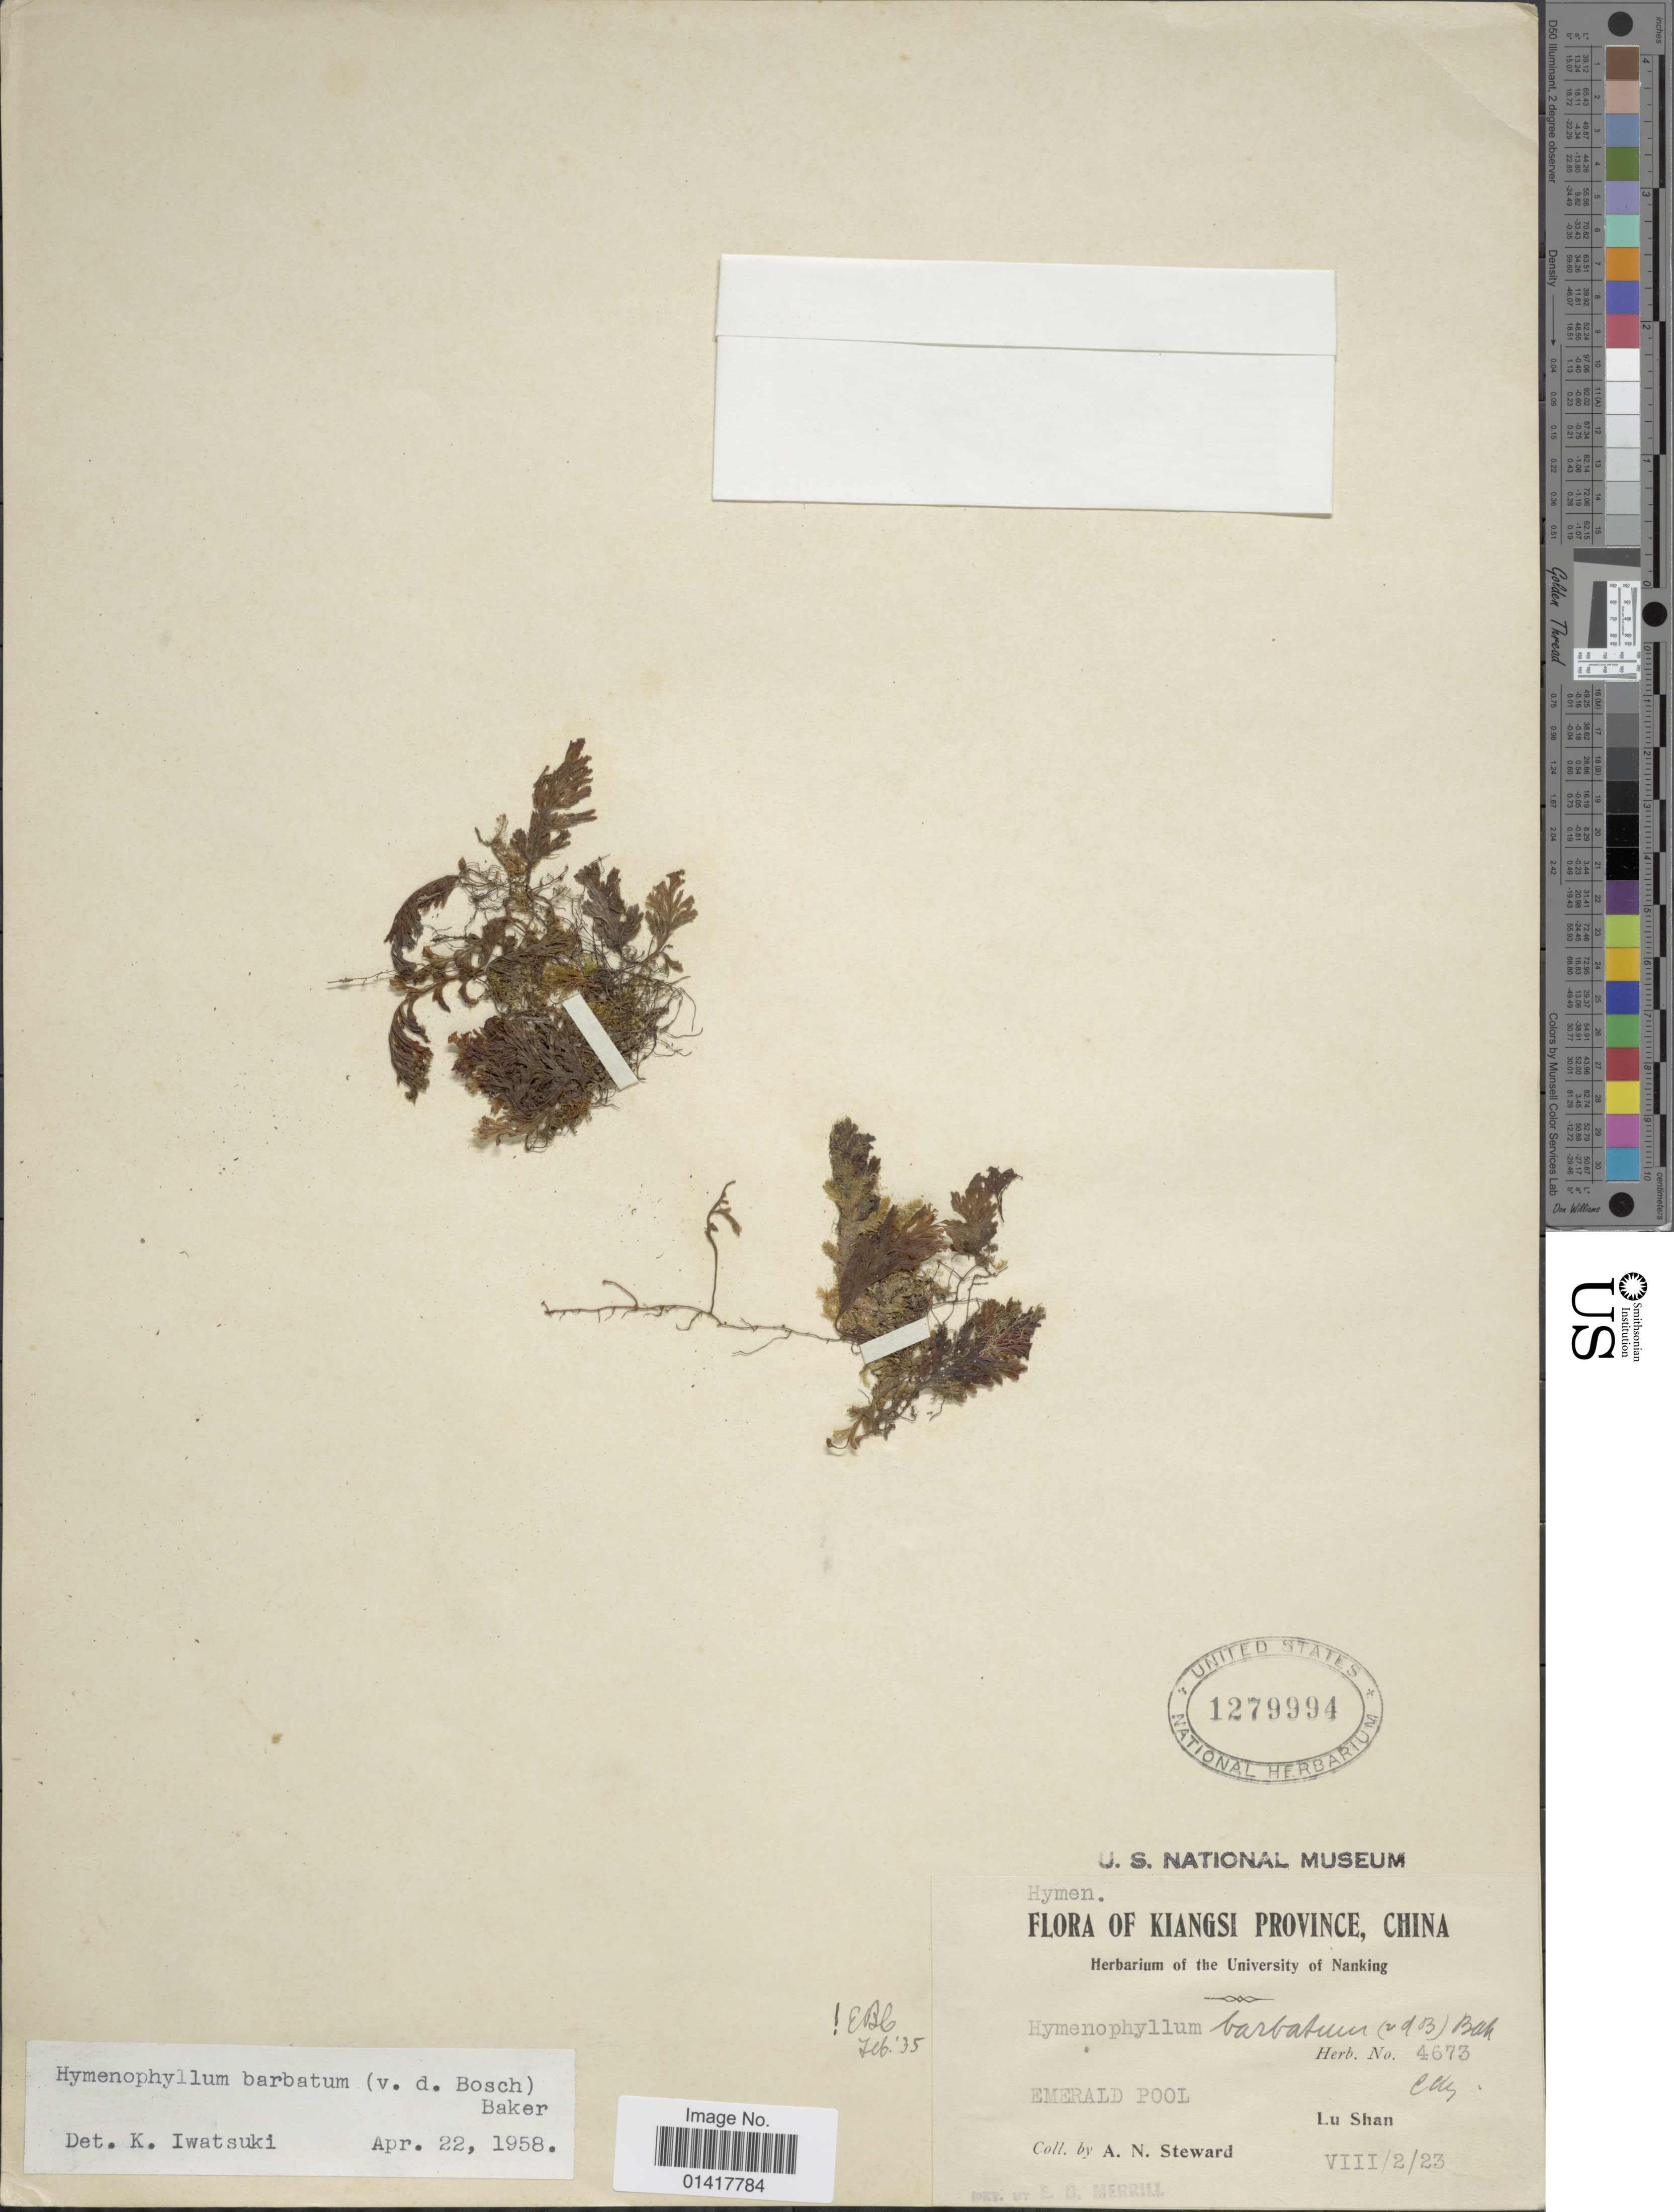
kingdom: Plantae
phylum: Tracheophyta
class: Polypodiopsida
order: Hymenophyllales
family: Hymenophyllaceae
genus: Hymenophyllum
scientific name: Hymenophyllum barbatum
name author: (Bosch) Baker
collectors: A. N. Steward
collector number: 4673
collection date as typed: Transcribed d/m/y: 2/8/23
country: China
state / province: Jiangxi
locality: Kiangsi Province. Emerald Pool, Lu Shan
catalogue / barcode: US 1279994